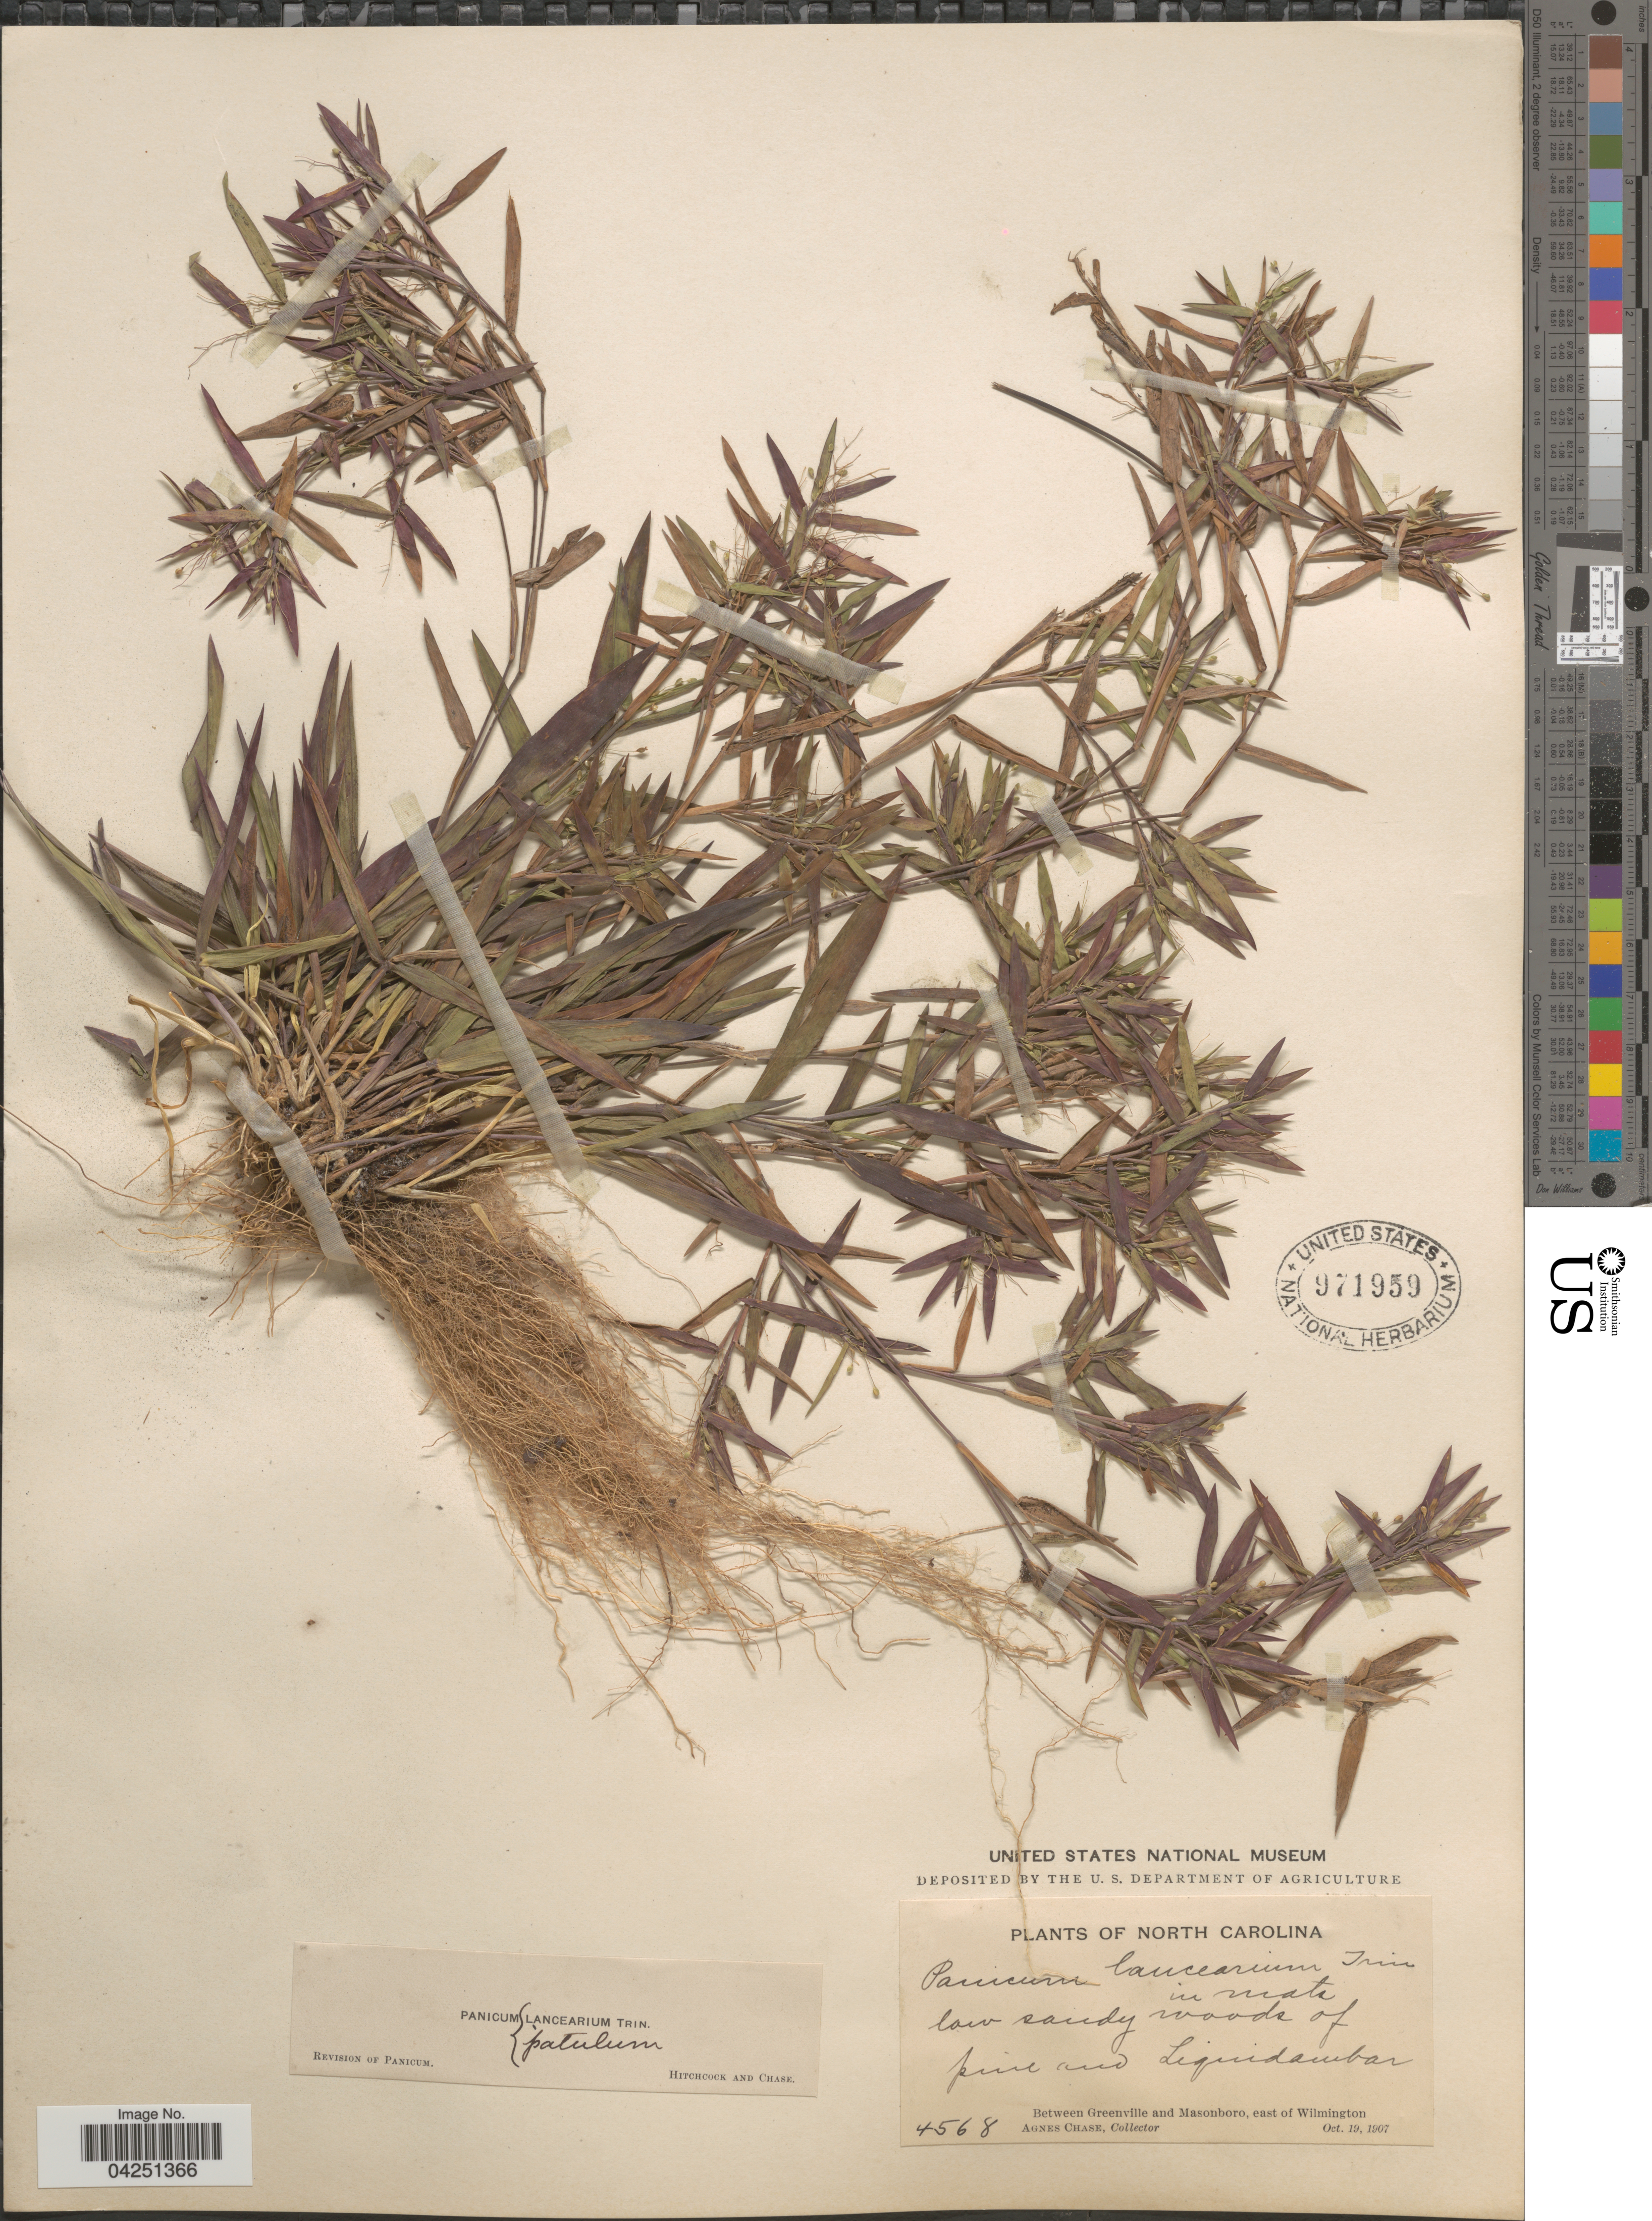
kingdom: Plantae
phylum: Tracheophyta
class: Liliopsida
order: Poales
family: Poaceae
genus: Dichanthelium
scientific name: Dichanthelium acuminatum var. acuminatum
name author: (Sw.) Gould & C.A. Clark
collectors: A. Chase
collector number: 4568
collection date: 1907-10-19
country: United States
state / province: North Carolina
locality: In mats low sandy woods of pine and Liquidambar. Between Greenville and Masonboro, east of Wilmington.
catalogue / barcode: US 971959